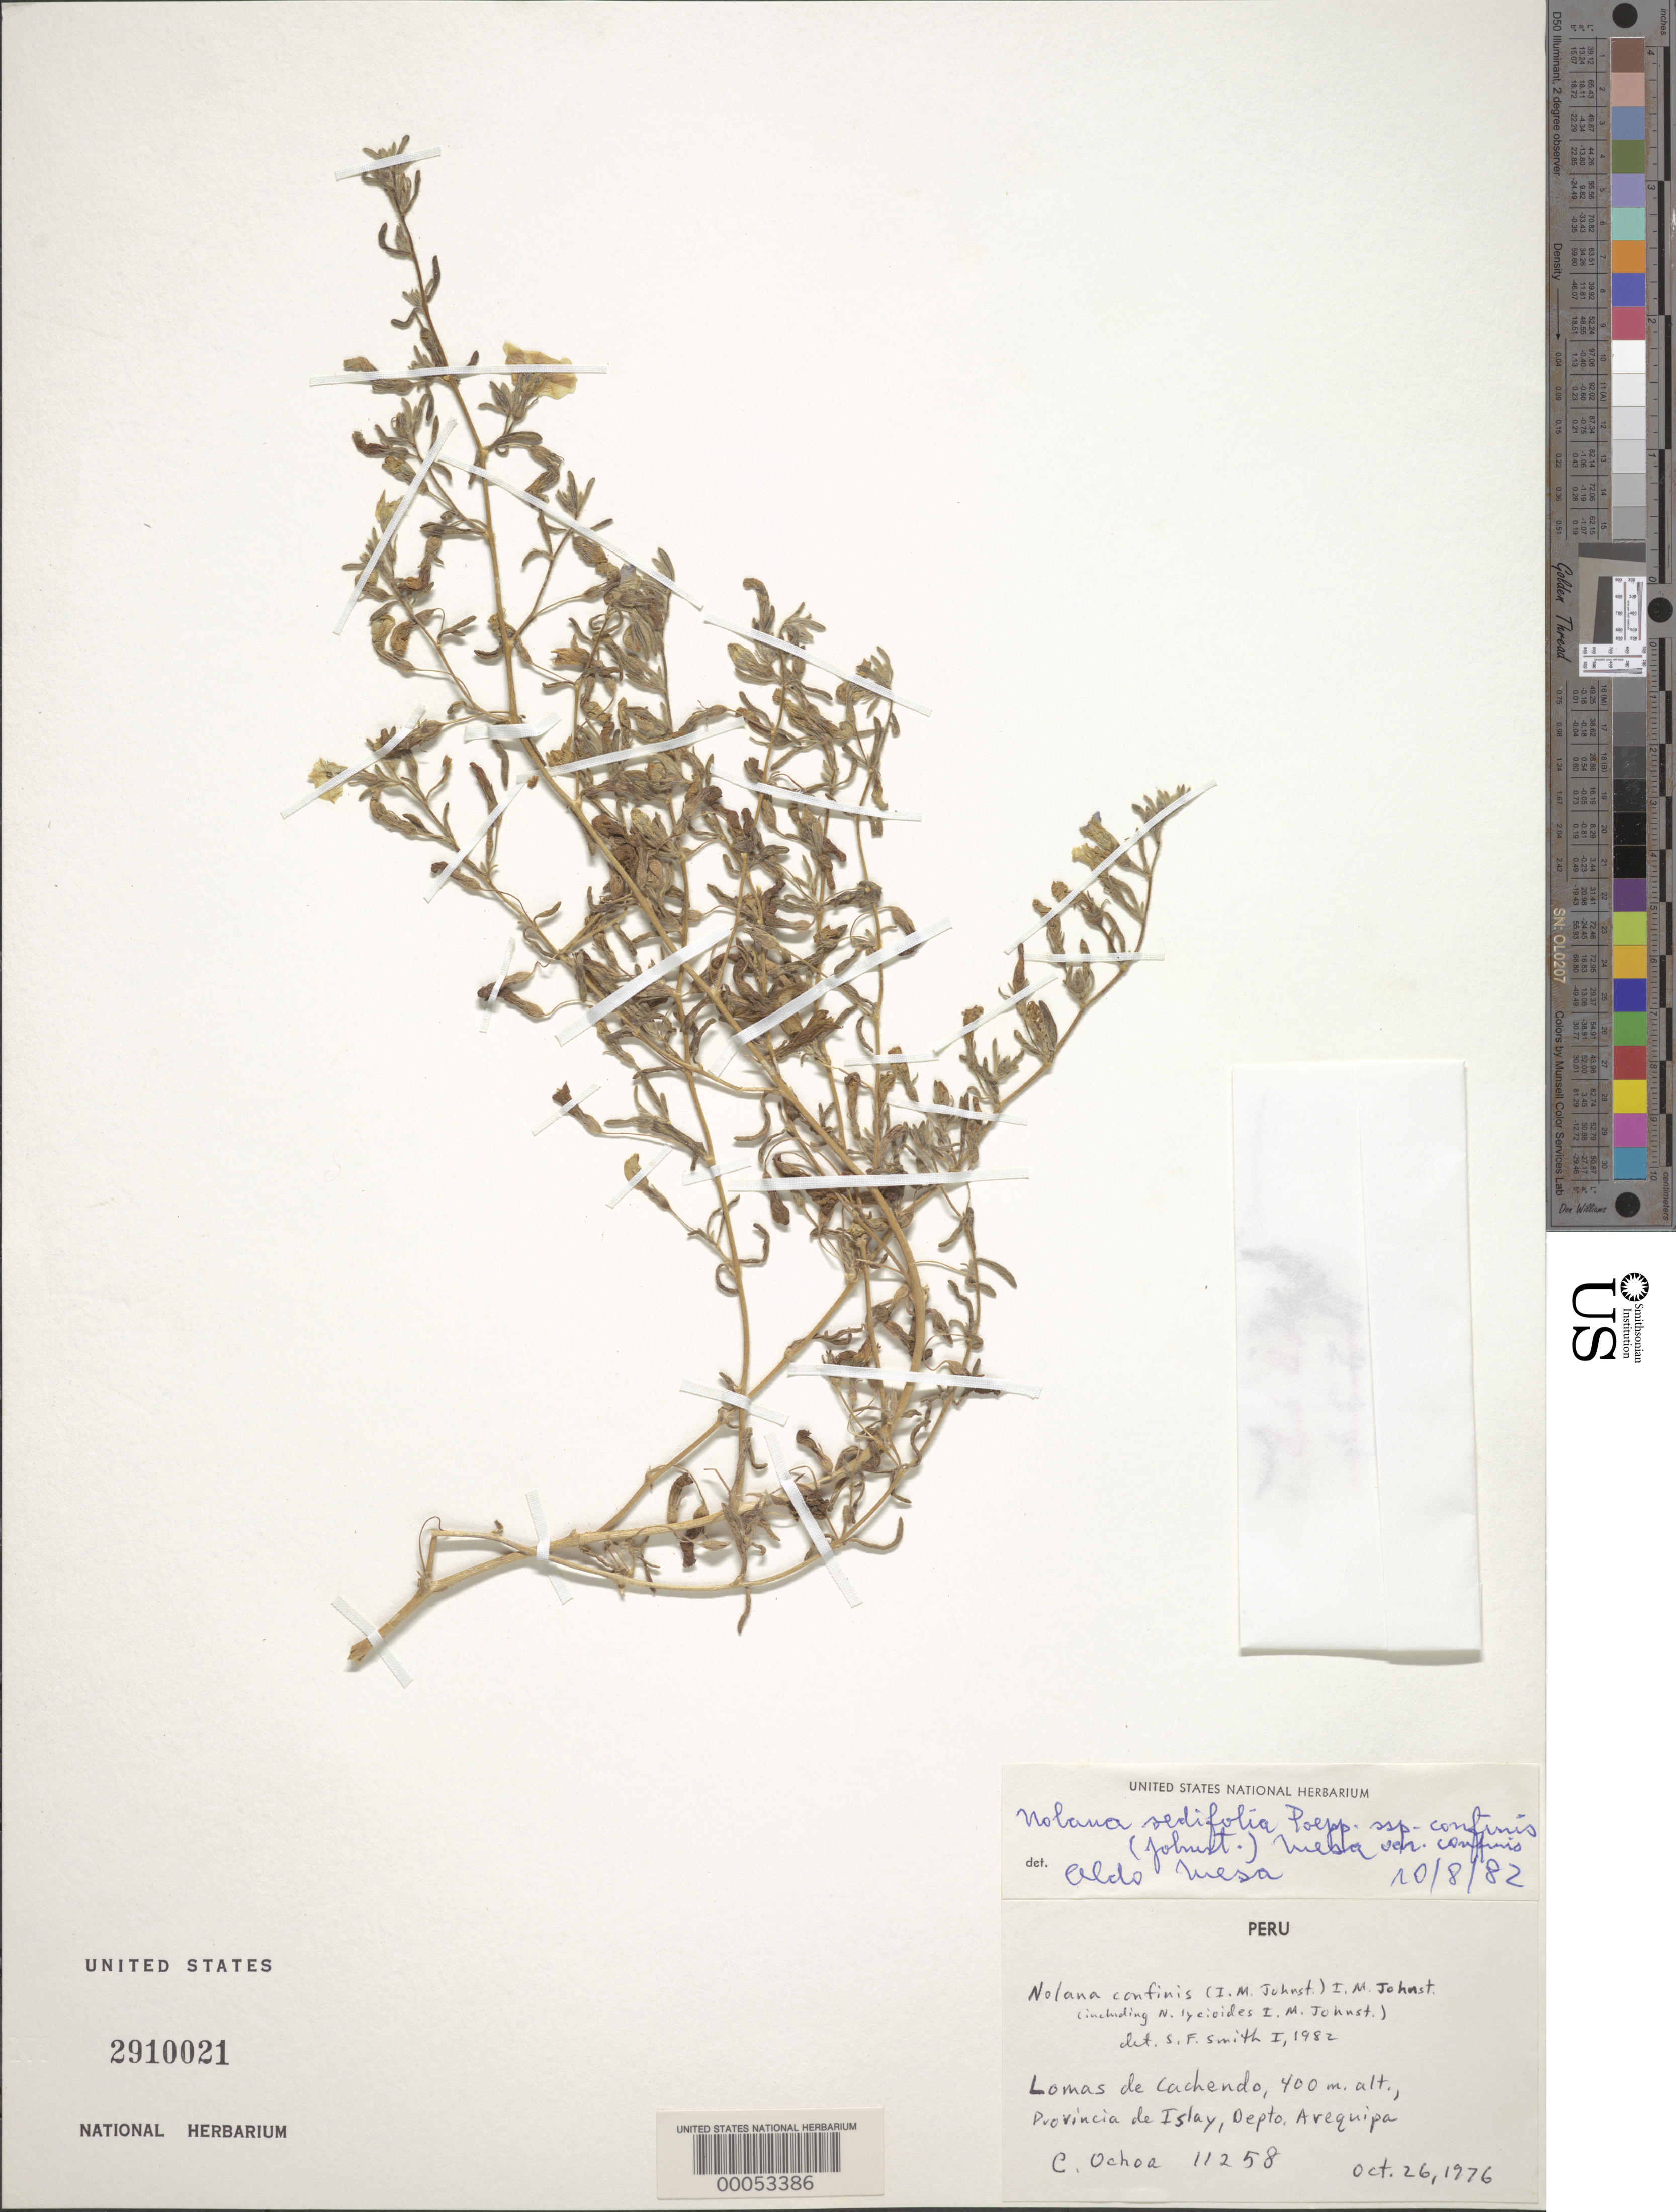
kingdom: Plantae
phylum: Tracheophyta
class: Magnoliopsida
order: Solanales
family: Solanaceae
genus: Nolana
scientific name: Nolana sedifolia subsp. confinis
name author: (I.M. Johnst.) Mesa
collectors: C. M. Ochoa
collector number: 11258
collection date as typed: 26 Oct 1976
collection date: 1976-10-26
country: Peru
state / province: Arequipa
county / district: Islay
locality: lomas de Cachendo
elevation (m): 400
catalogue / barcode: US 2910021